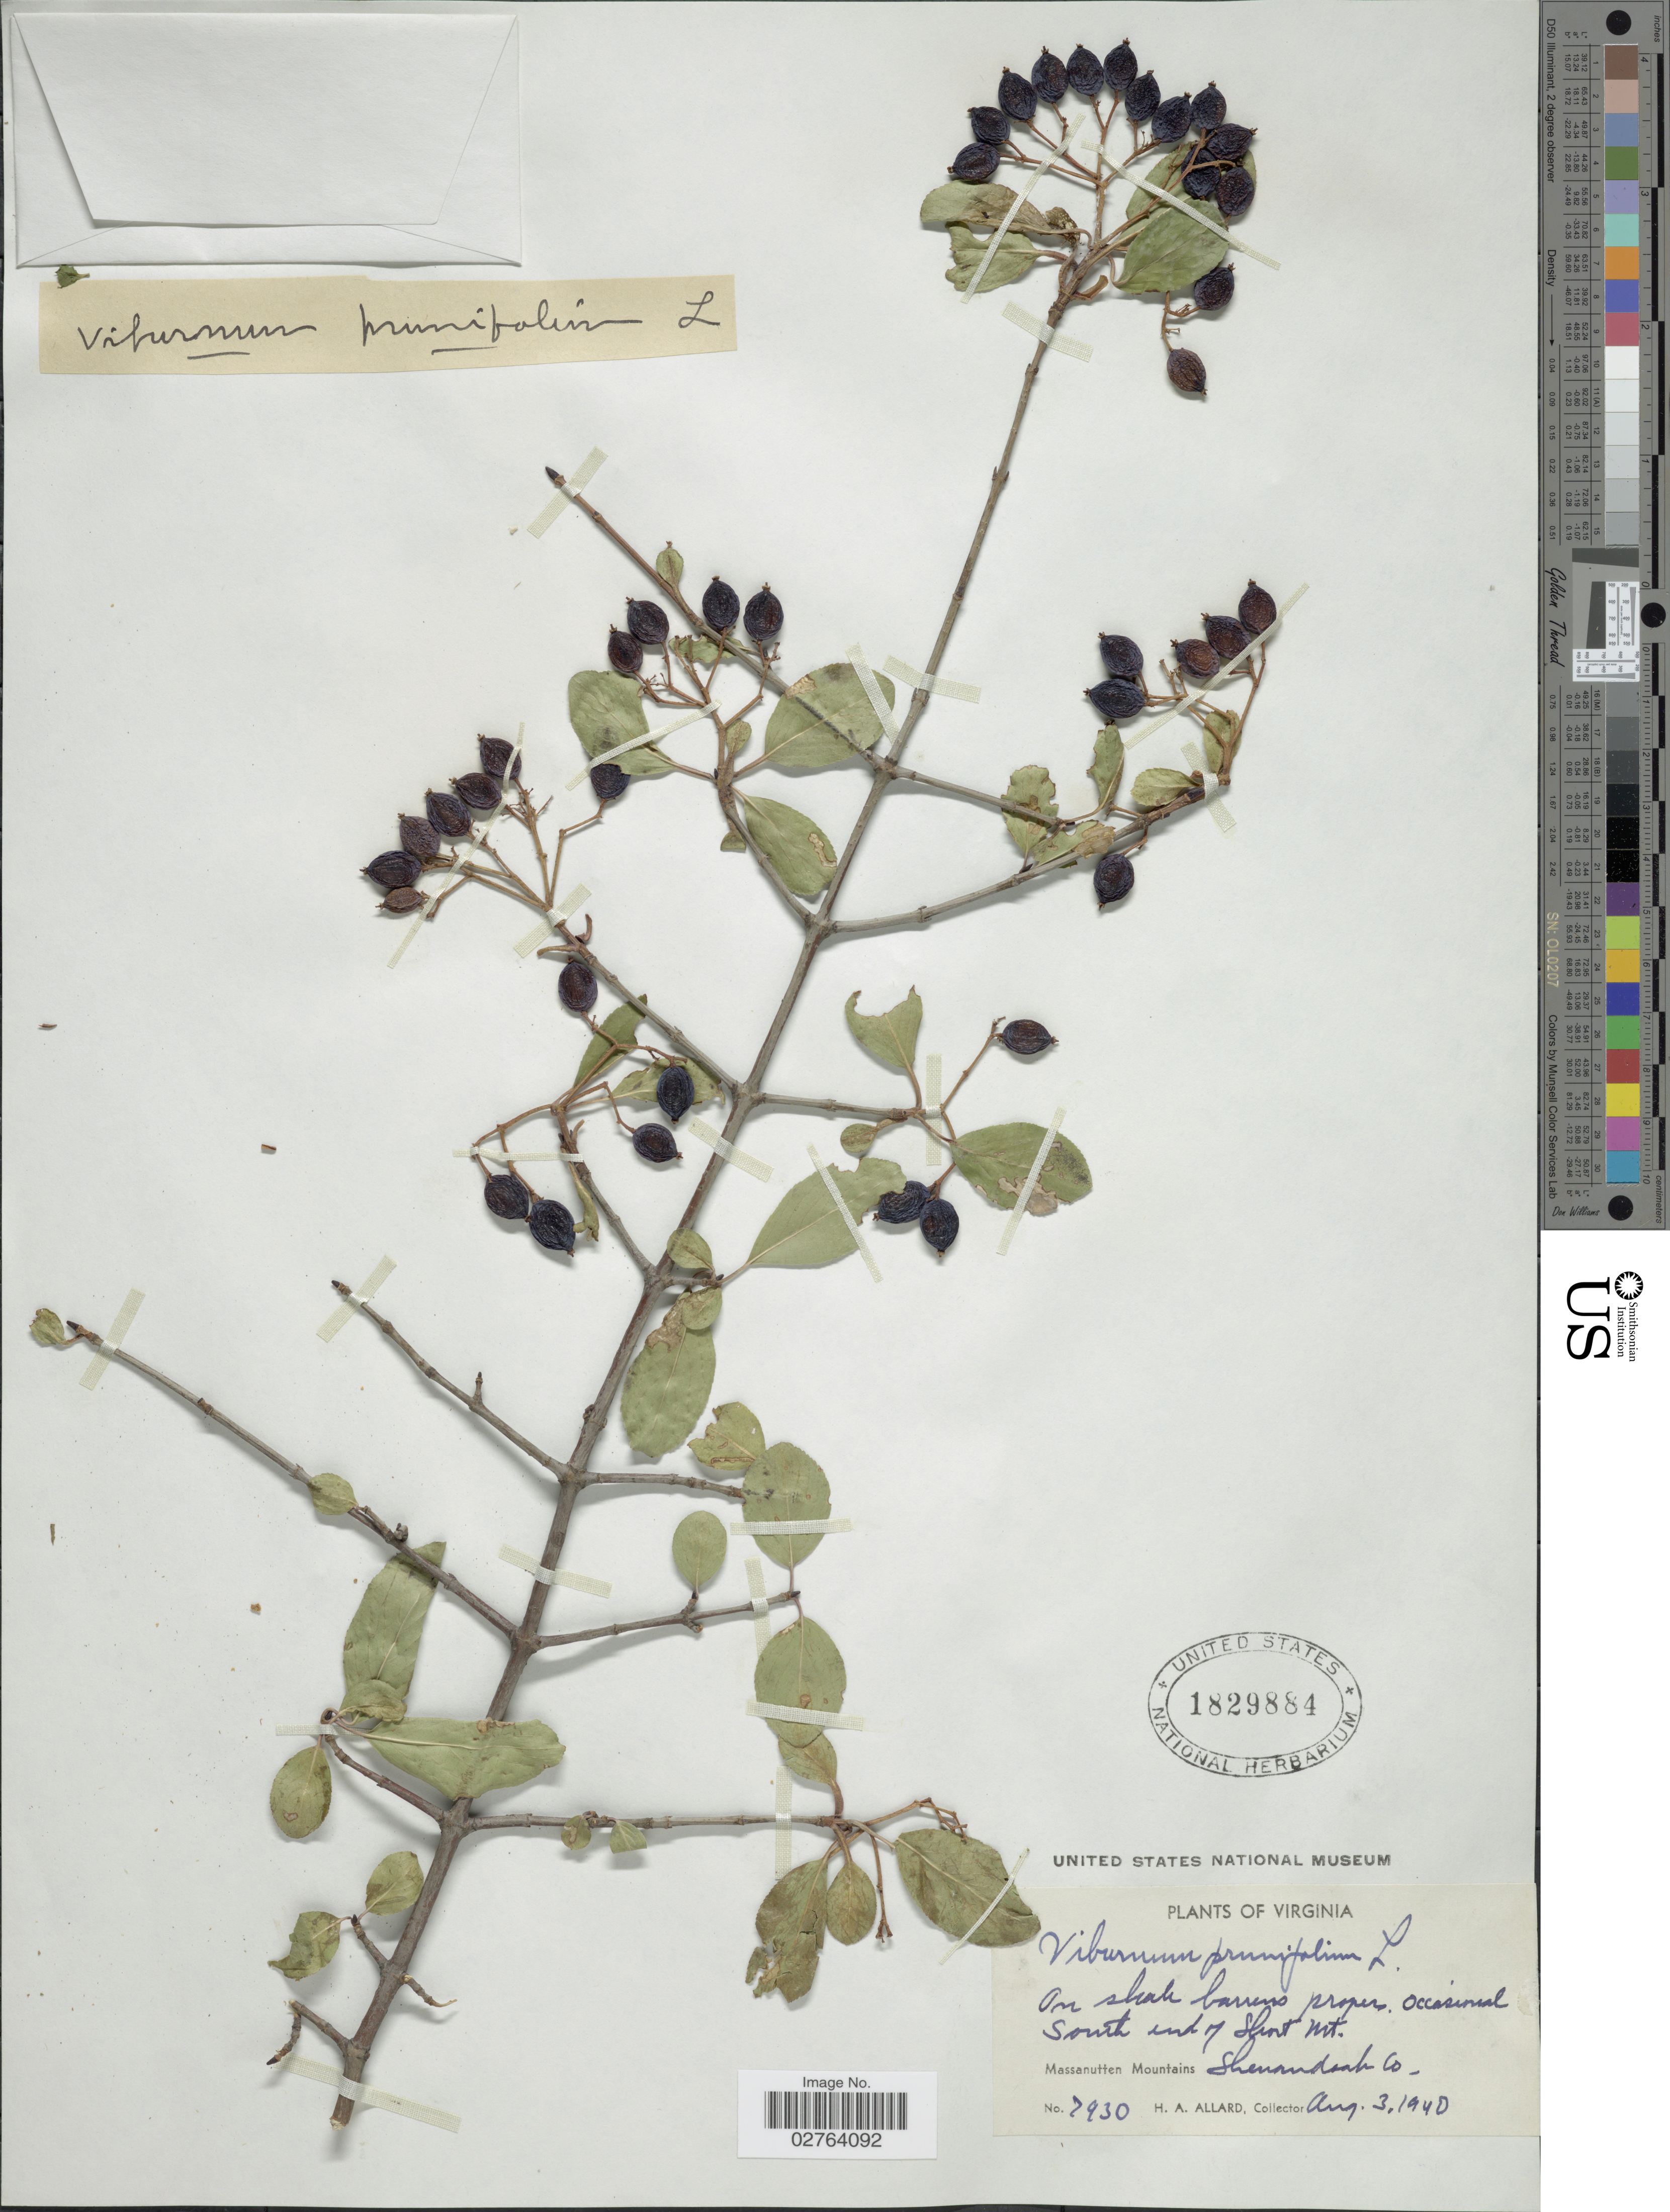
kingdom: Plantae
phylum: Tracheophyta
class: Magnoliopsida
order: Dipsacales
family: Viburnaceae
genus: Viburnum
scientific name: Viburnum prunifolium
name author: L.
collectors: H. A. Allard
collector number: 7930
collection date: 1940-08-03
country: United States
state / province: Virginia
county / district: Shenandoah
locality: South end of Short Mt. Shenandoah Co. Massanutten Mountains.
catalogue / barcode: US 1829884